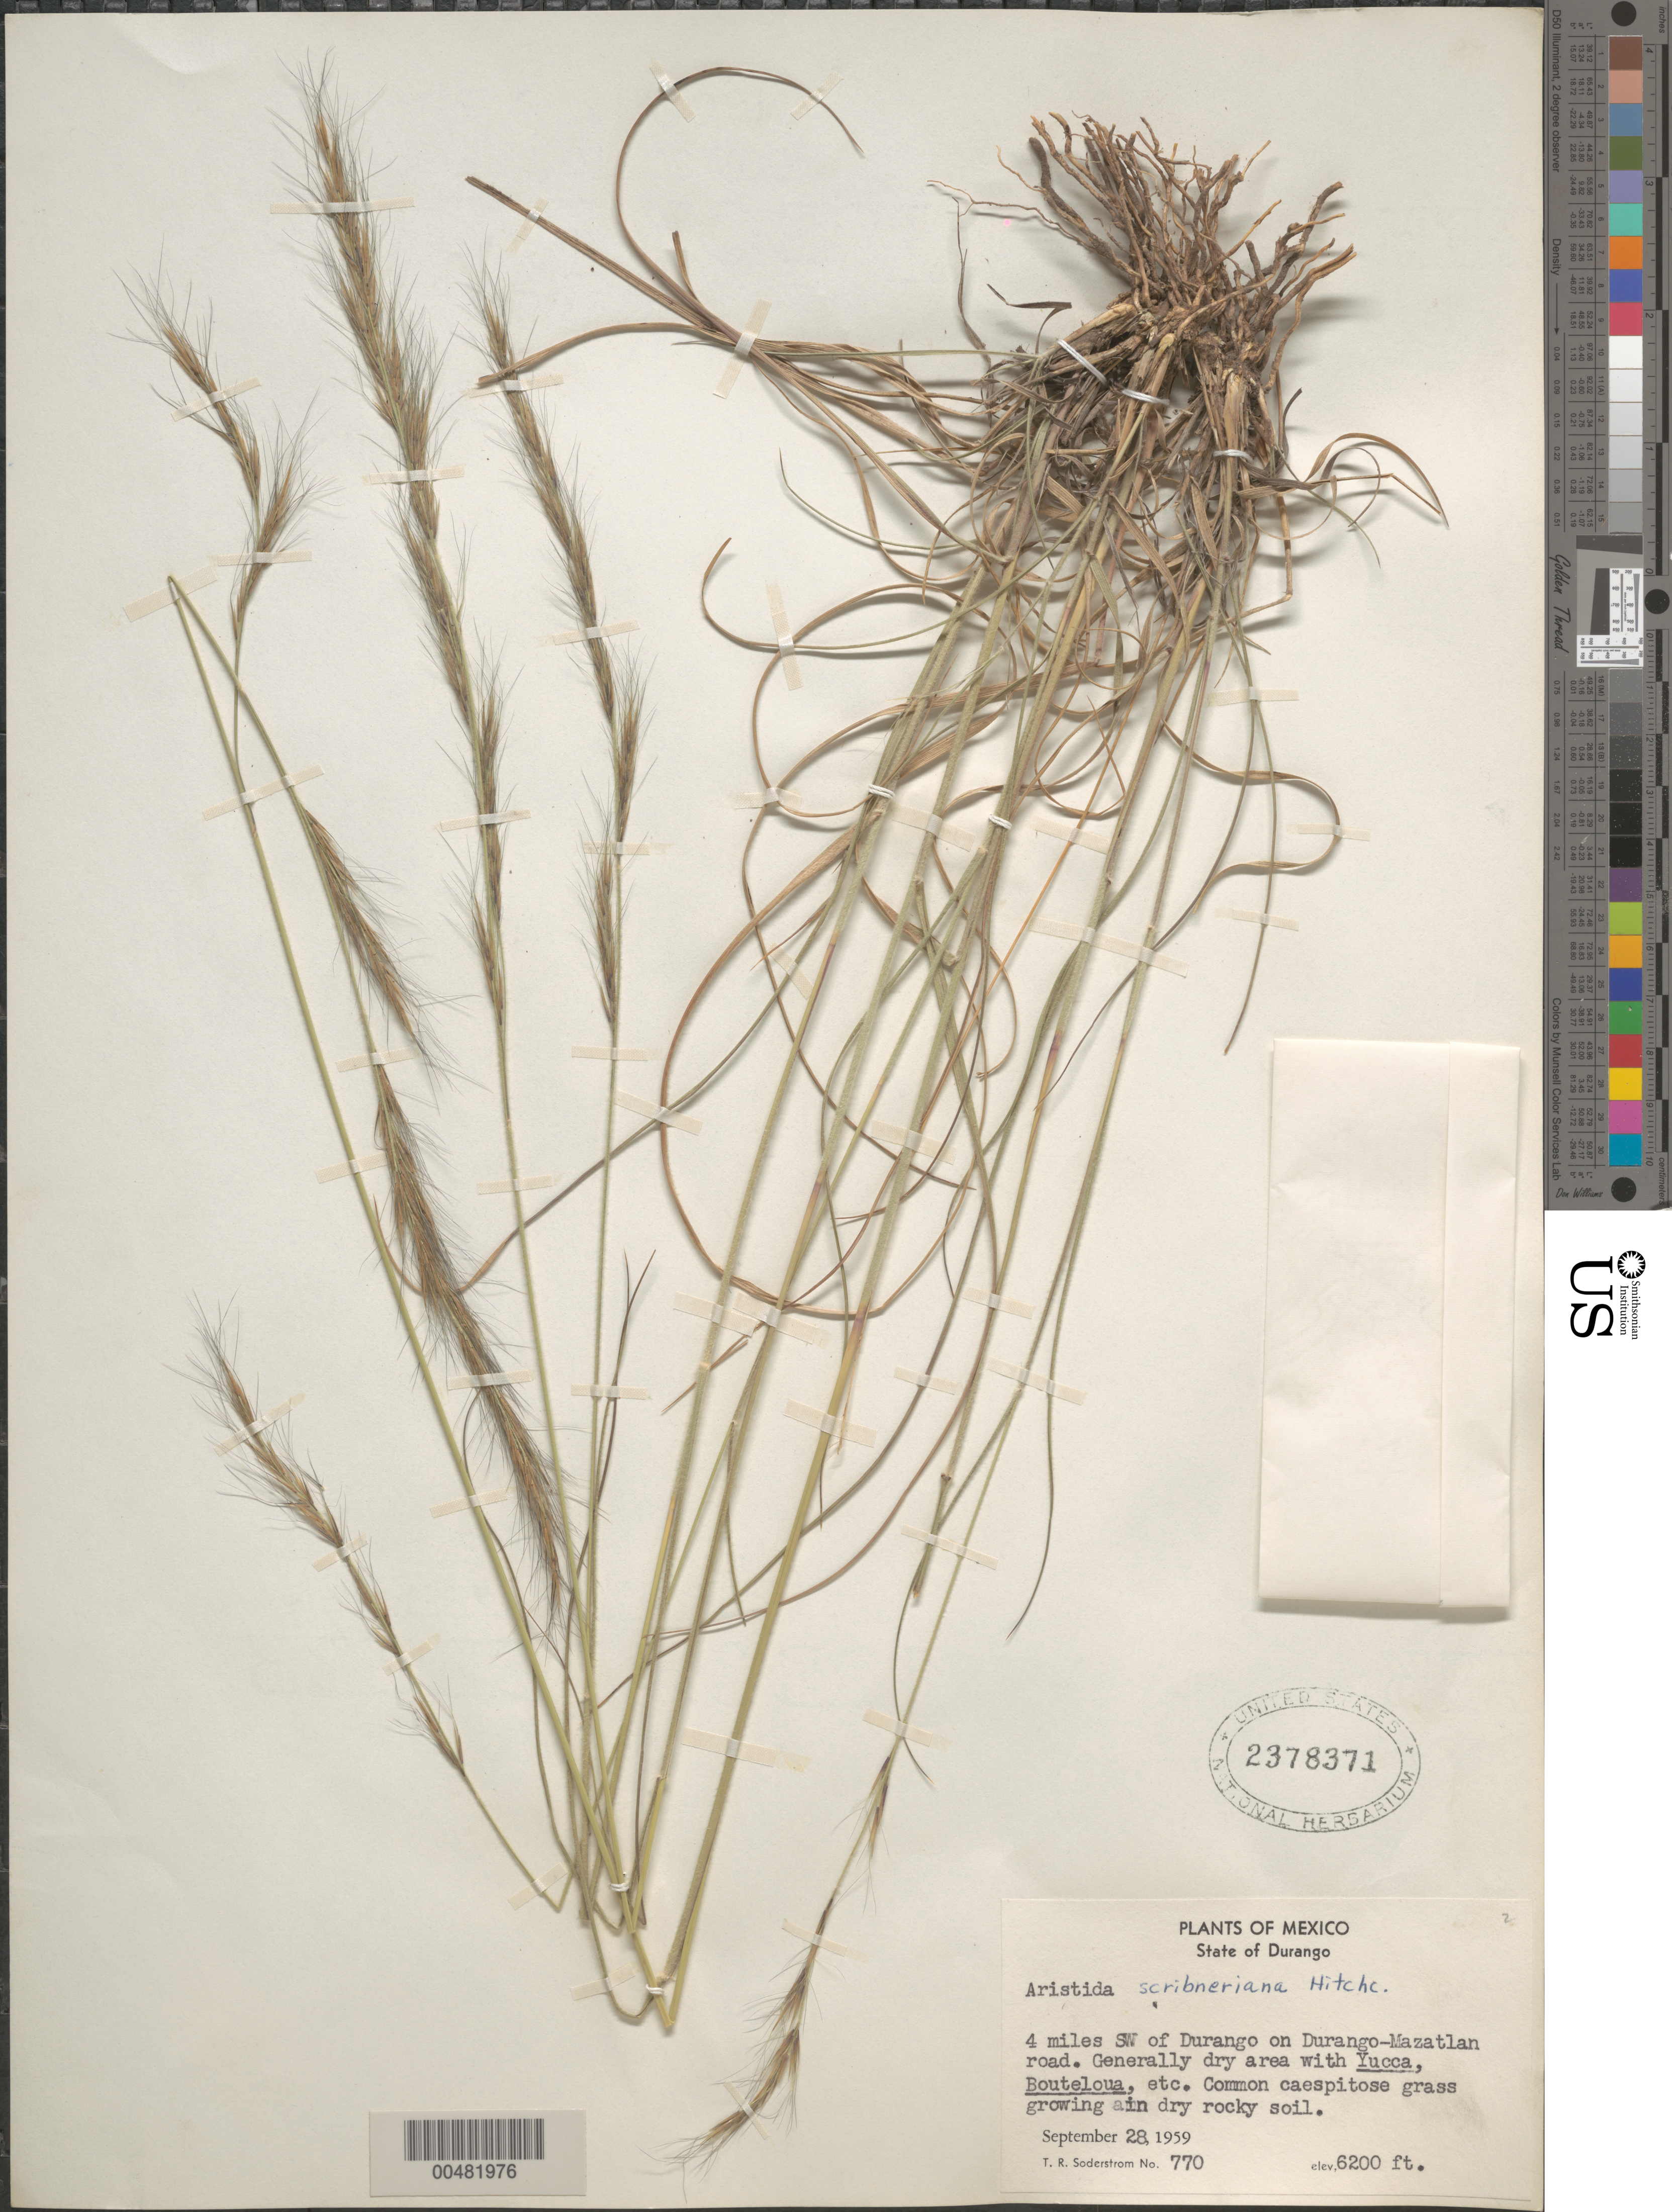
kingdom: Plantae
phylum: Tracheophyta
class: Liliopsida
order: Poales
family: Poaceae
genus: Aristida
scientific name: Aristida scribneriana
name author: Hitchc.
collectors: T. R. Soderstrom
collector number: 770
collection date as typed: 28 Sep 1959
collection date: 1959-09-28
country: Mexico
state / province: Durango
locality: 4 mi SW of Durango on Durango - Mazatlan road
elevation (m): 1890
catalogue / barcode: US 2378371